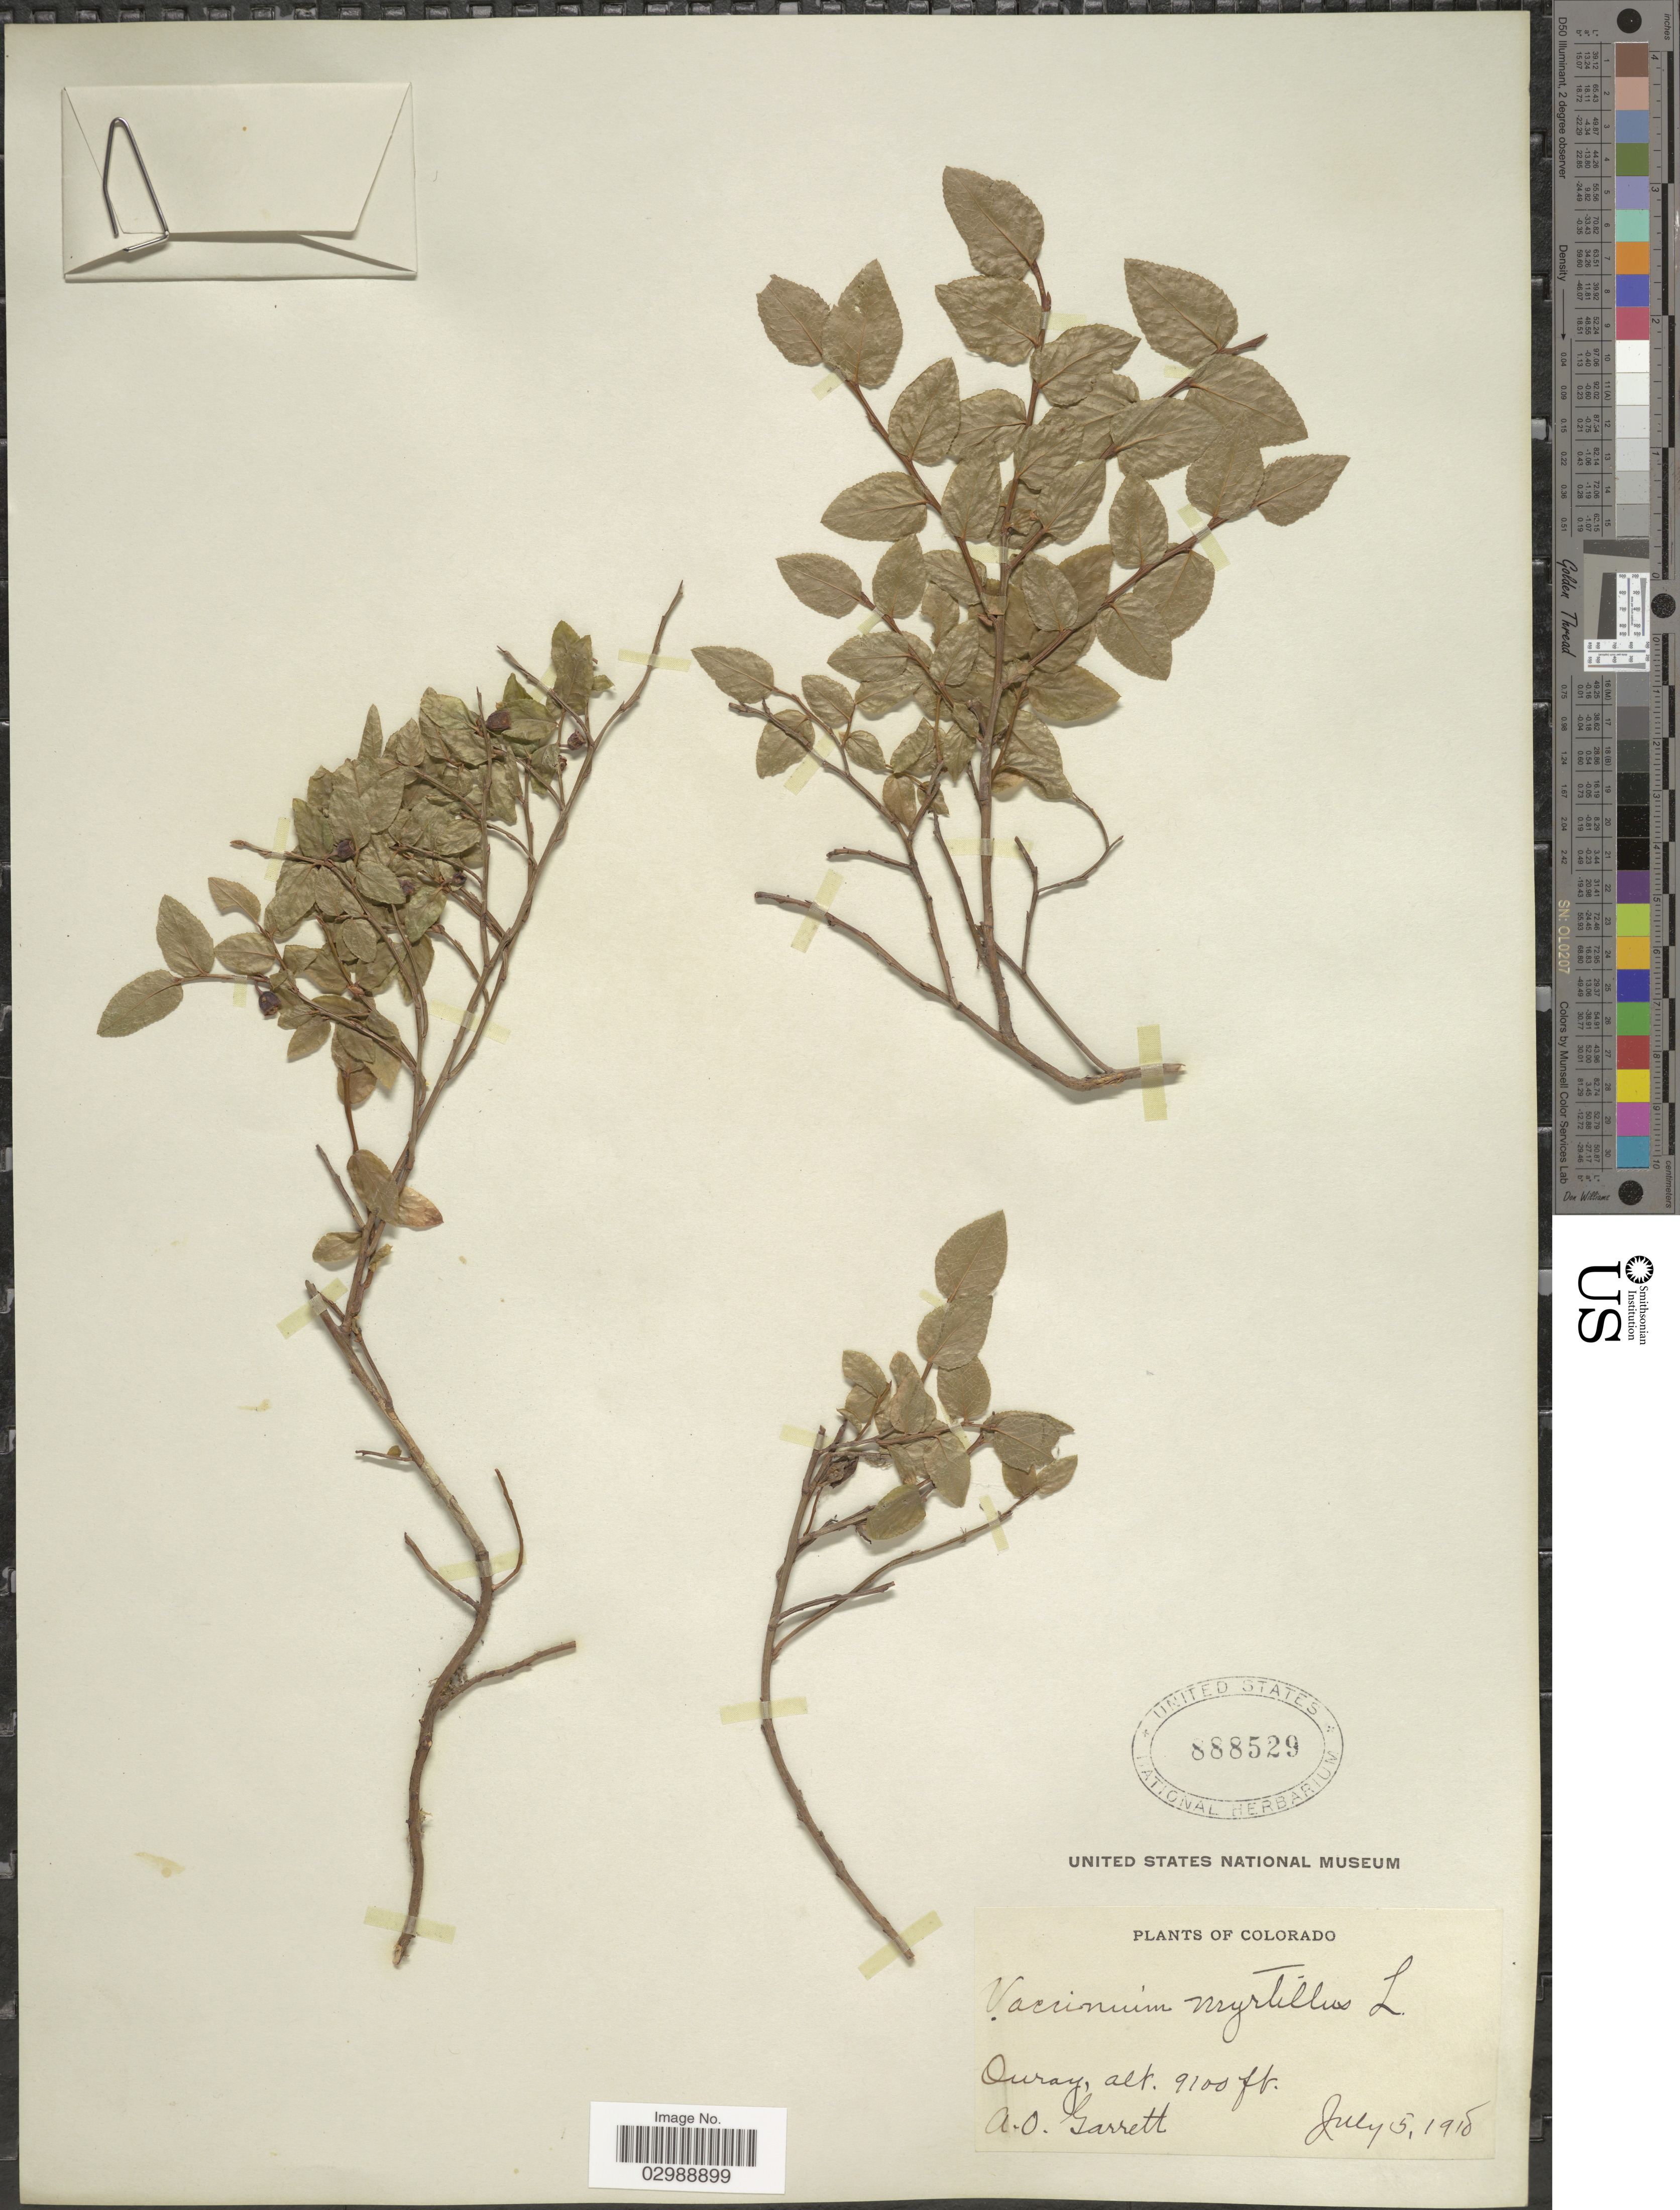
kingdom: Plantae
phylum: Tracheophyta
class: Magnoliopsida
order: Ericales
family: Ericaceae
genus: Vaccinium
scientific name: Vaccinium oreophilum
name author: Rydb.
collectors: A. O. Garrett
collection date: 1918-07-05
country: United States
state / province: Colorado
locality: Ouray.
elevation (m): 2774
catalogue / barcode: US 888529